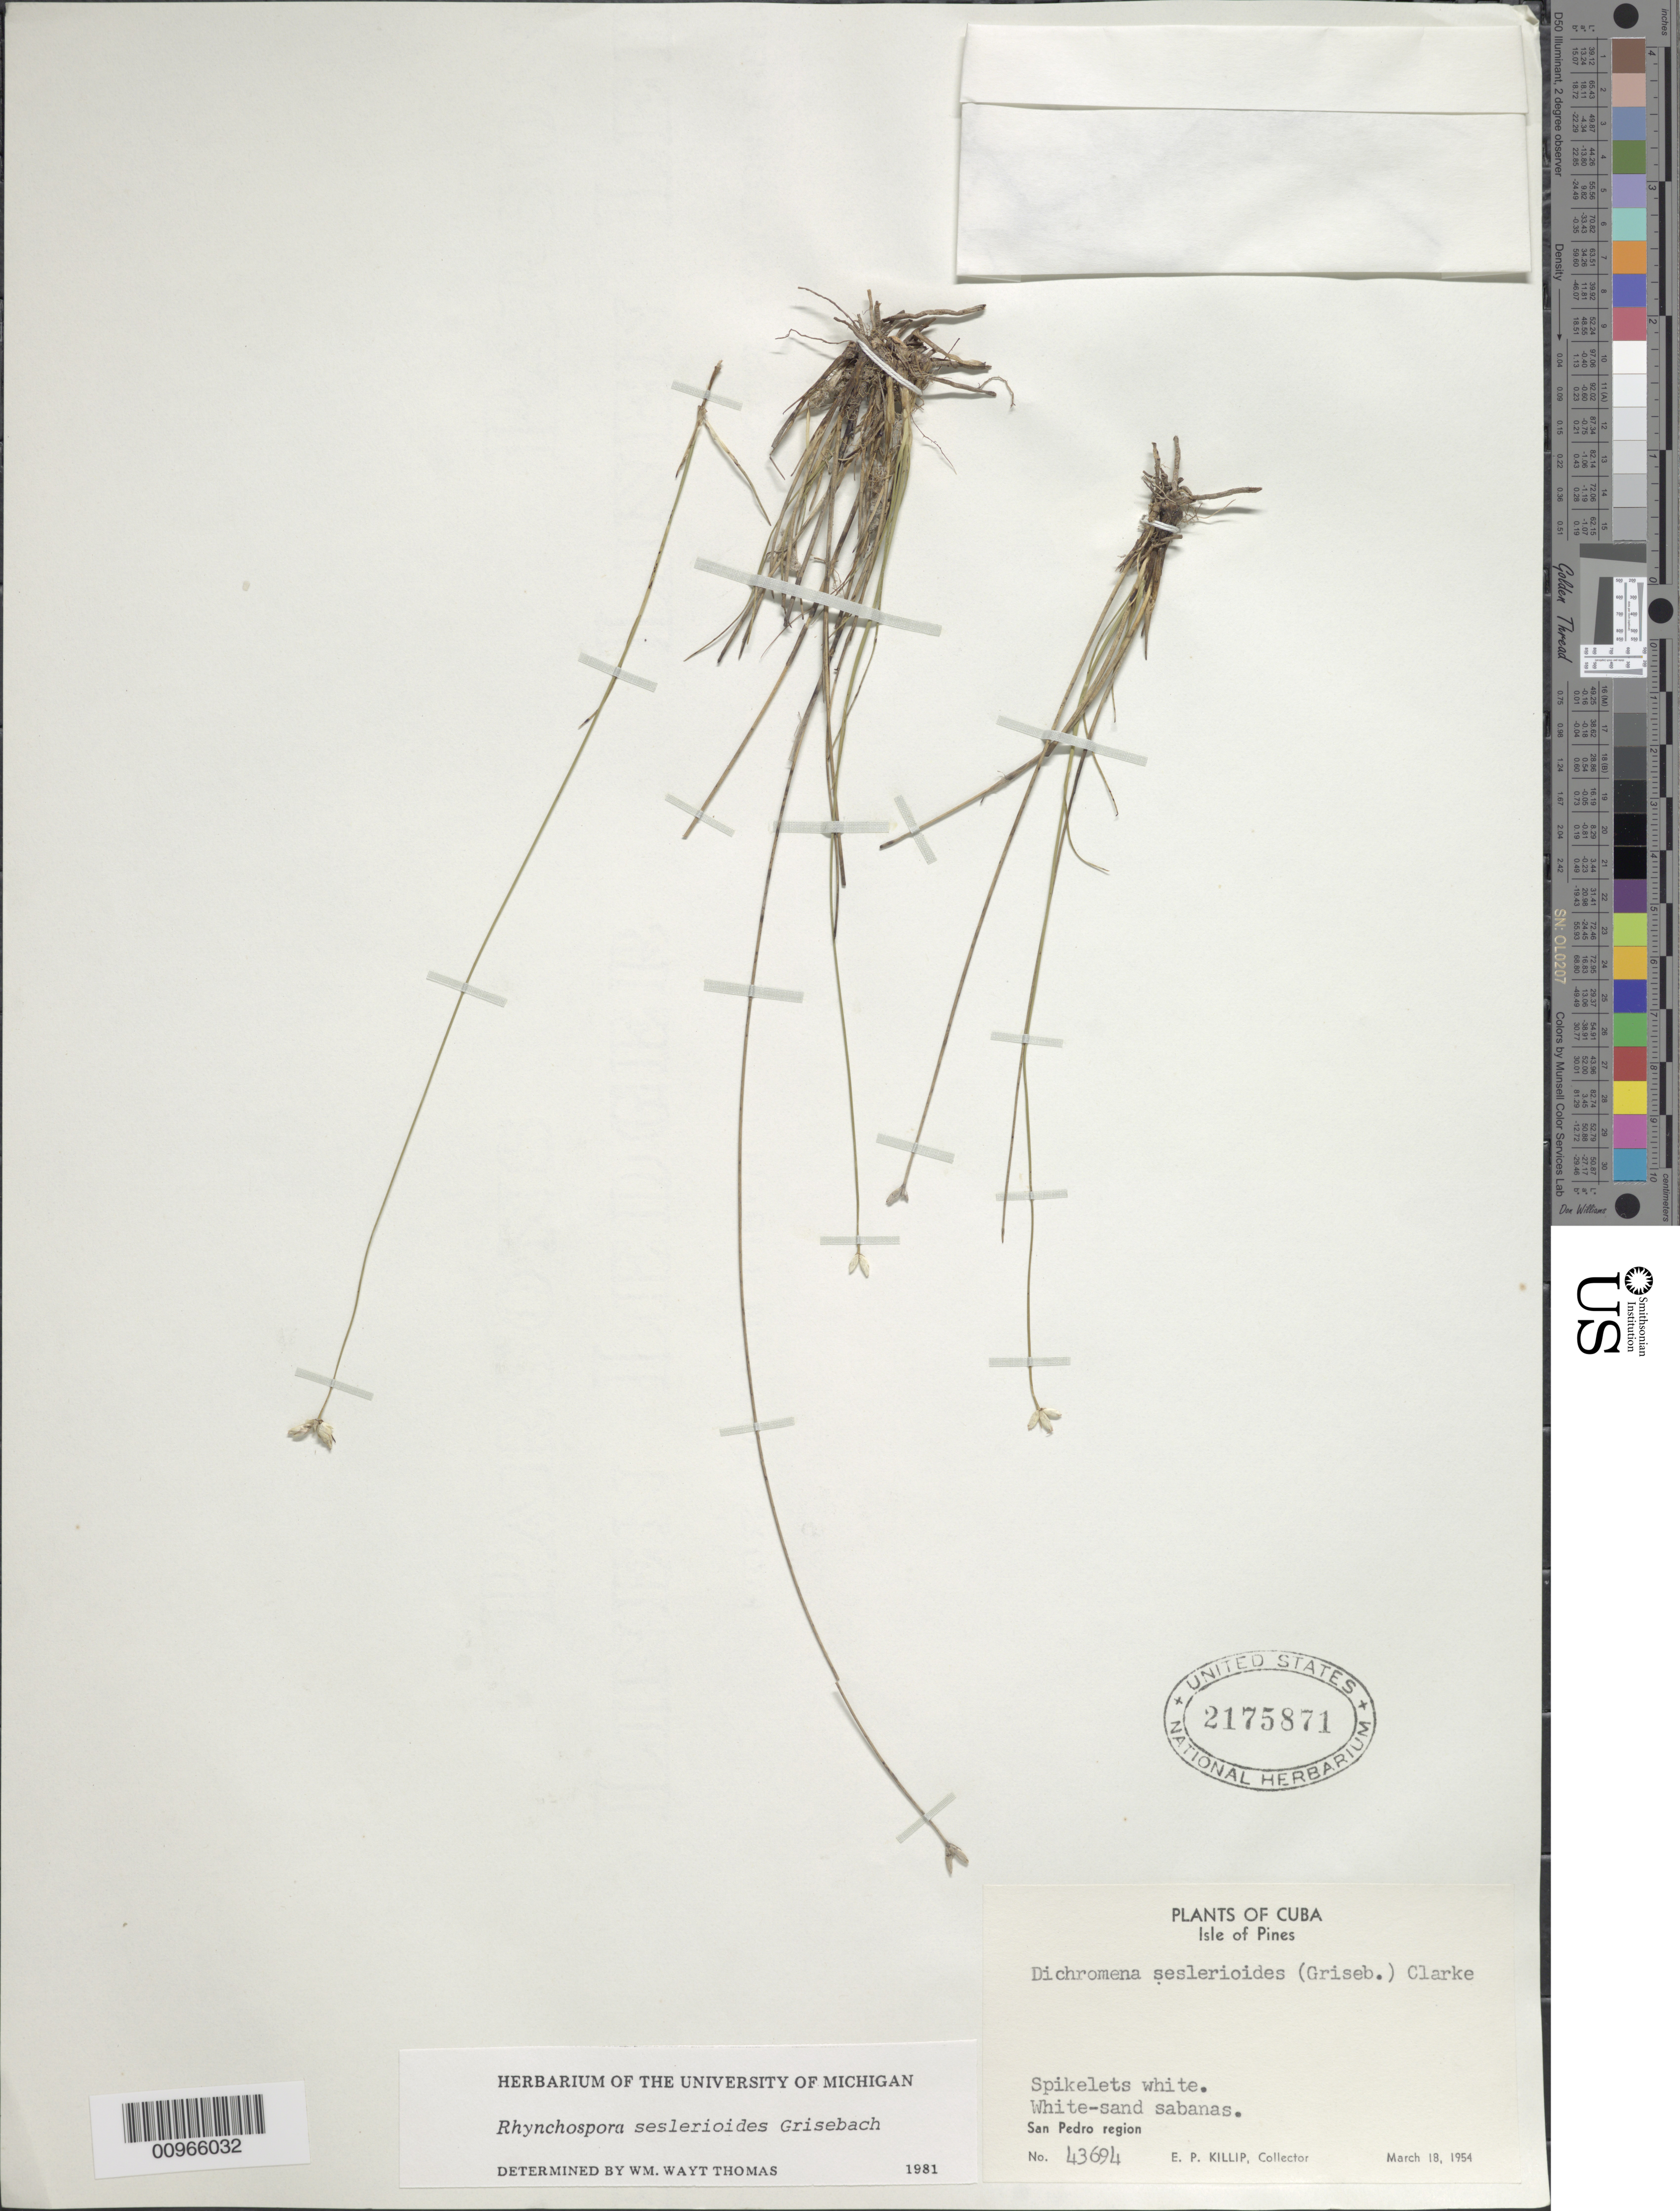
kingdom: Plantae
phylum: Tracheophyta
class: Liliopsida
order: Poales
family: Cyperaceae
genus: Rhynchospora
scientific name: Rhynchospora seslerioides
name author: Griseb.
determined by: Thomas, W. W.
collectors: E. P. Killip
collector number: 43694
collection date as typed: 18 Mar 1954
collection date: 1954-03-18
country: Cuba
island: Isla de la Juventud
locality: San Pedro region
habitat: White-sand sabanas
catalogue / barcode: US 2175871